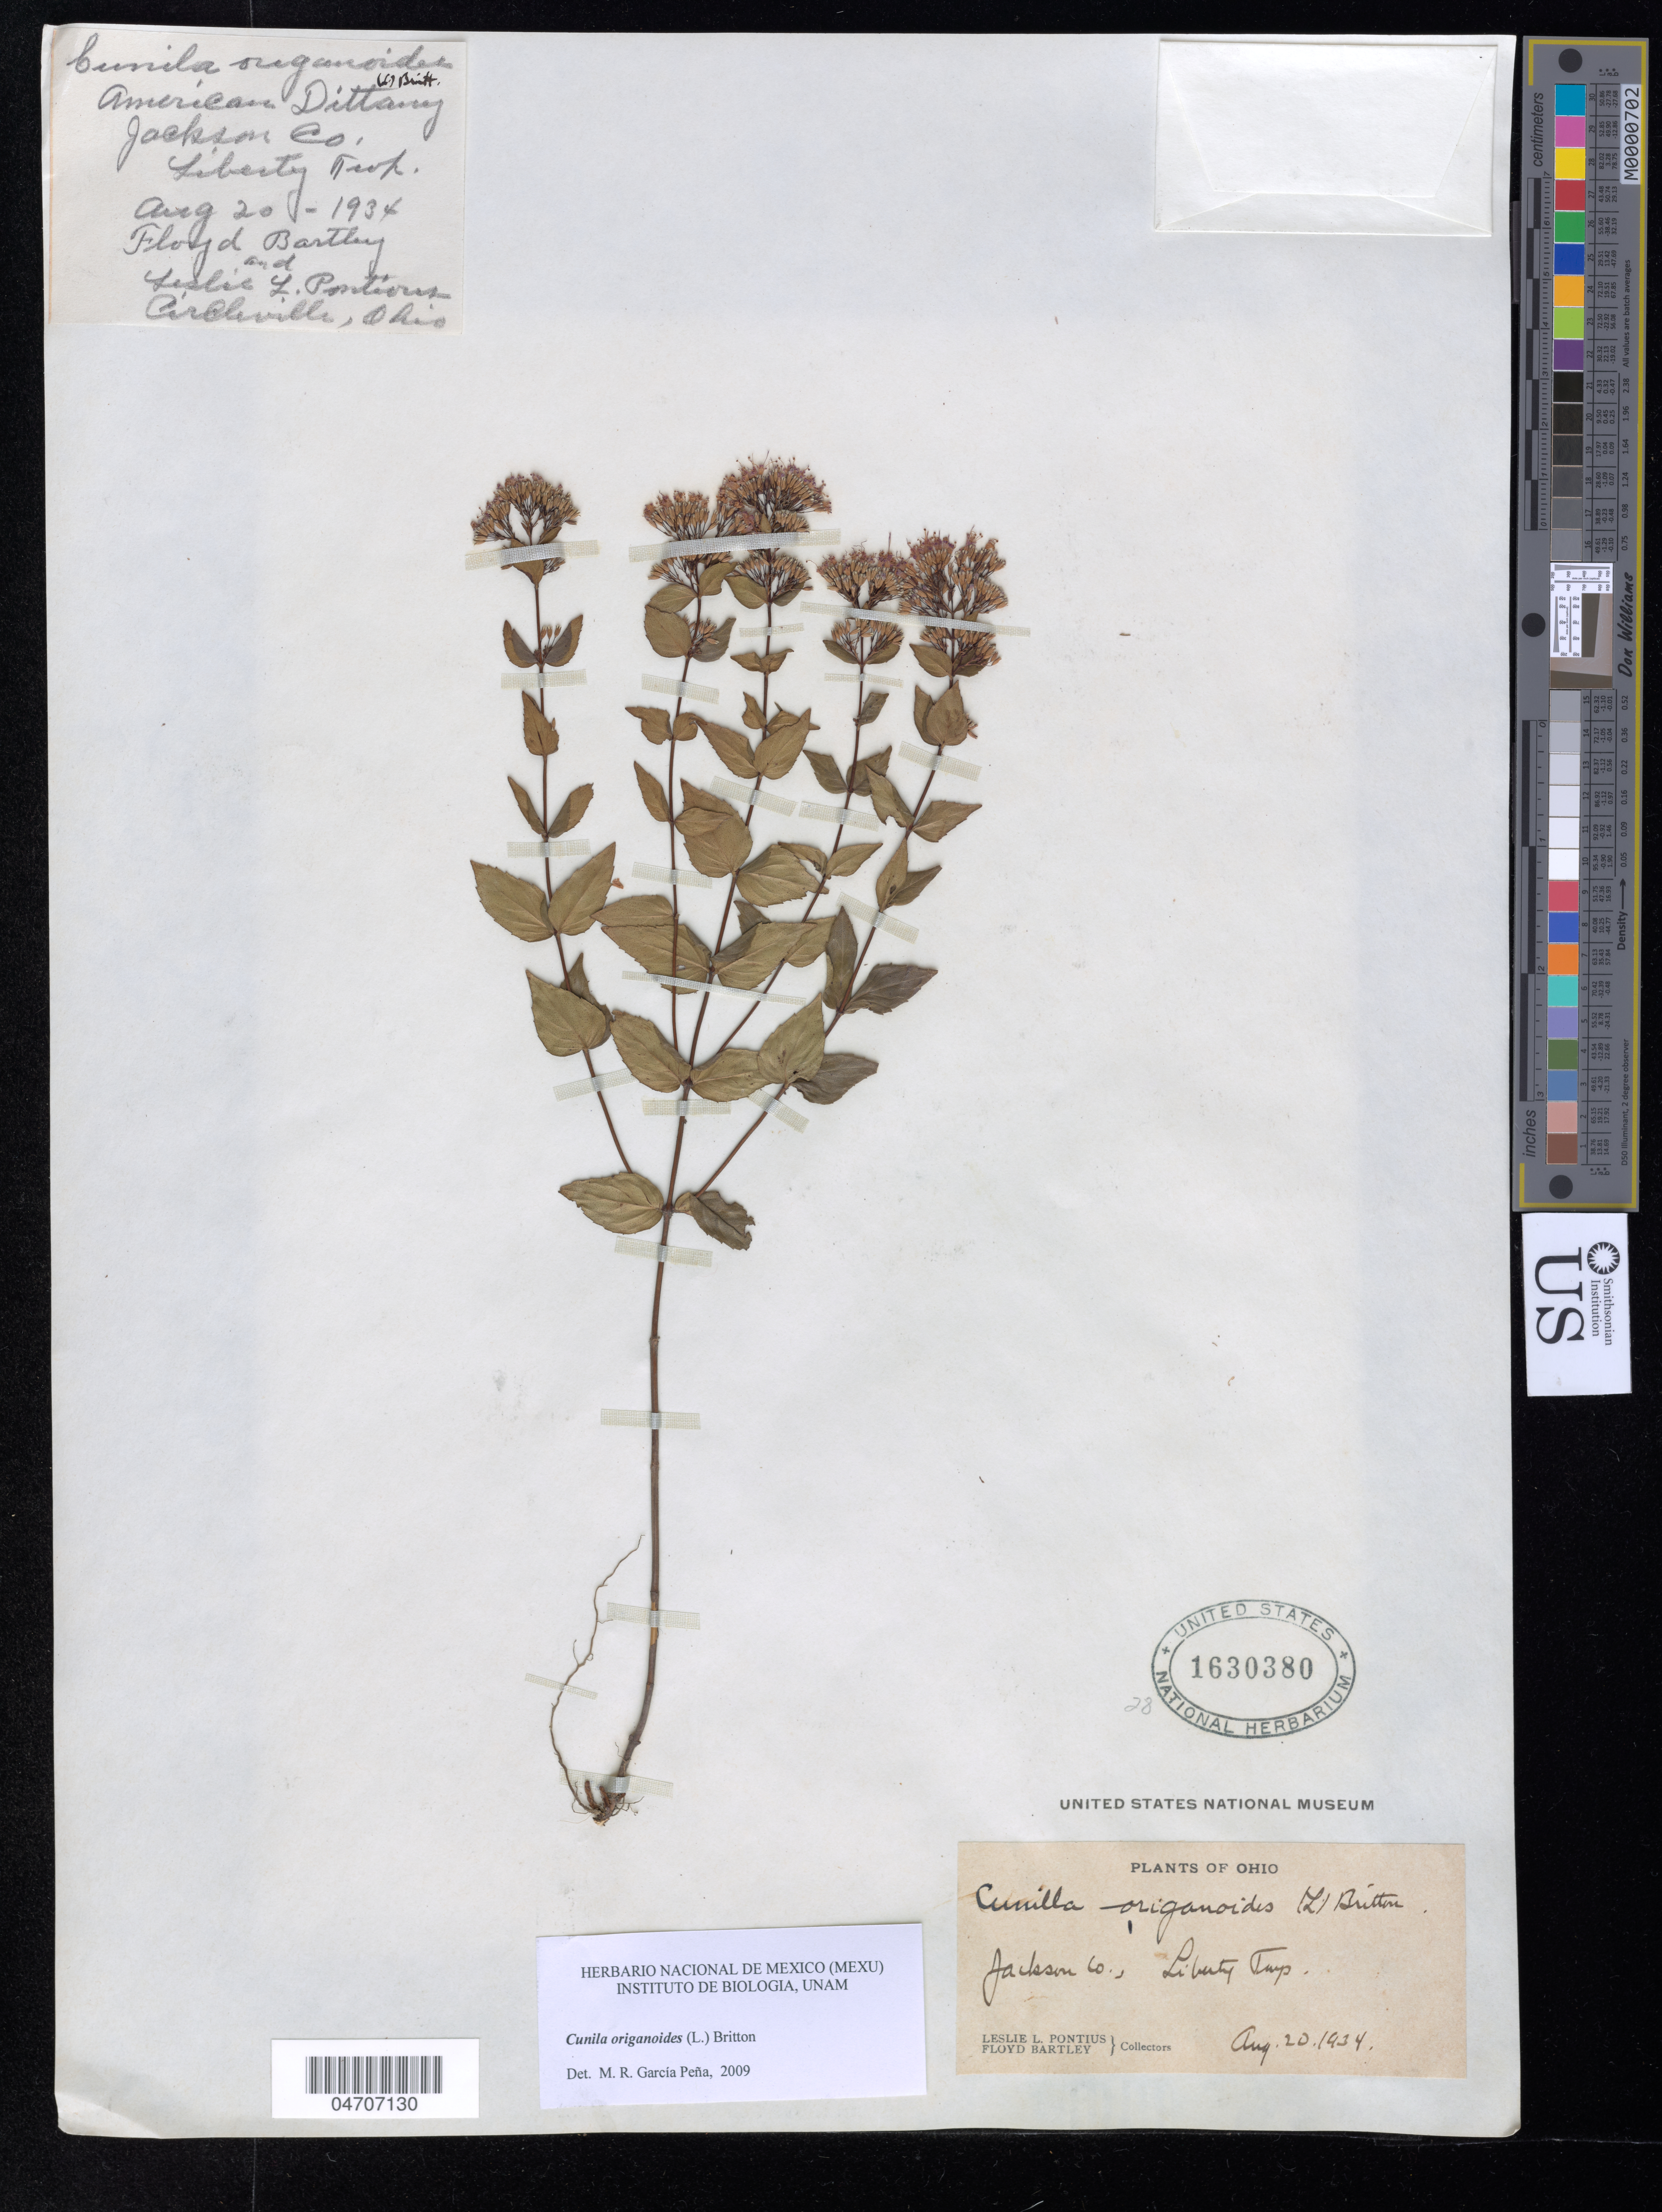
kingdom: Plantae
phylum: Tracheophyta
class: Magnoliopsida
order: Lamiales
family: Lamiaceae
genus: Cunila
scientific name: Cunila origanoides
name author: (L.) Britton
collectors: L. Pontius & F. Bartley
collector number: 28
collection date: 1934-08-20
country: United States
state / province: Ohio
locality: Jackson Co., Liberty Twp.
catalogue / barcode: US 1630380